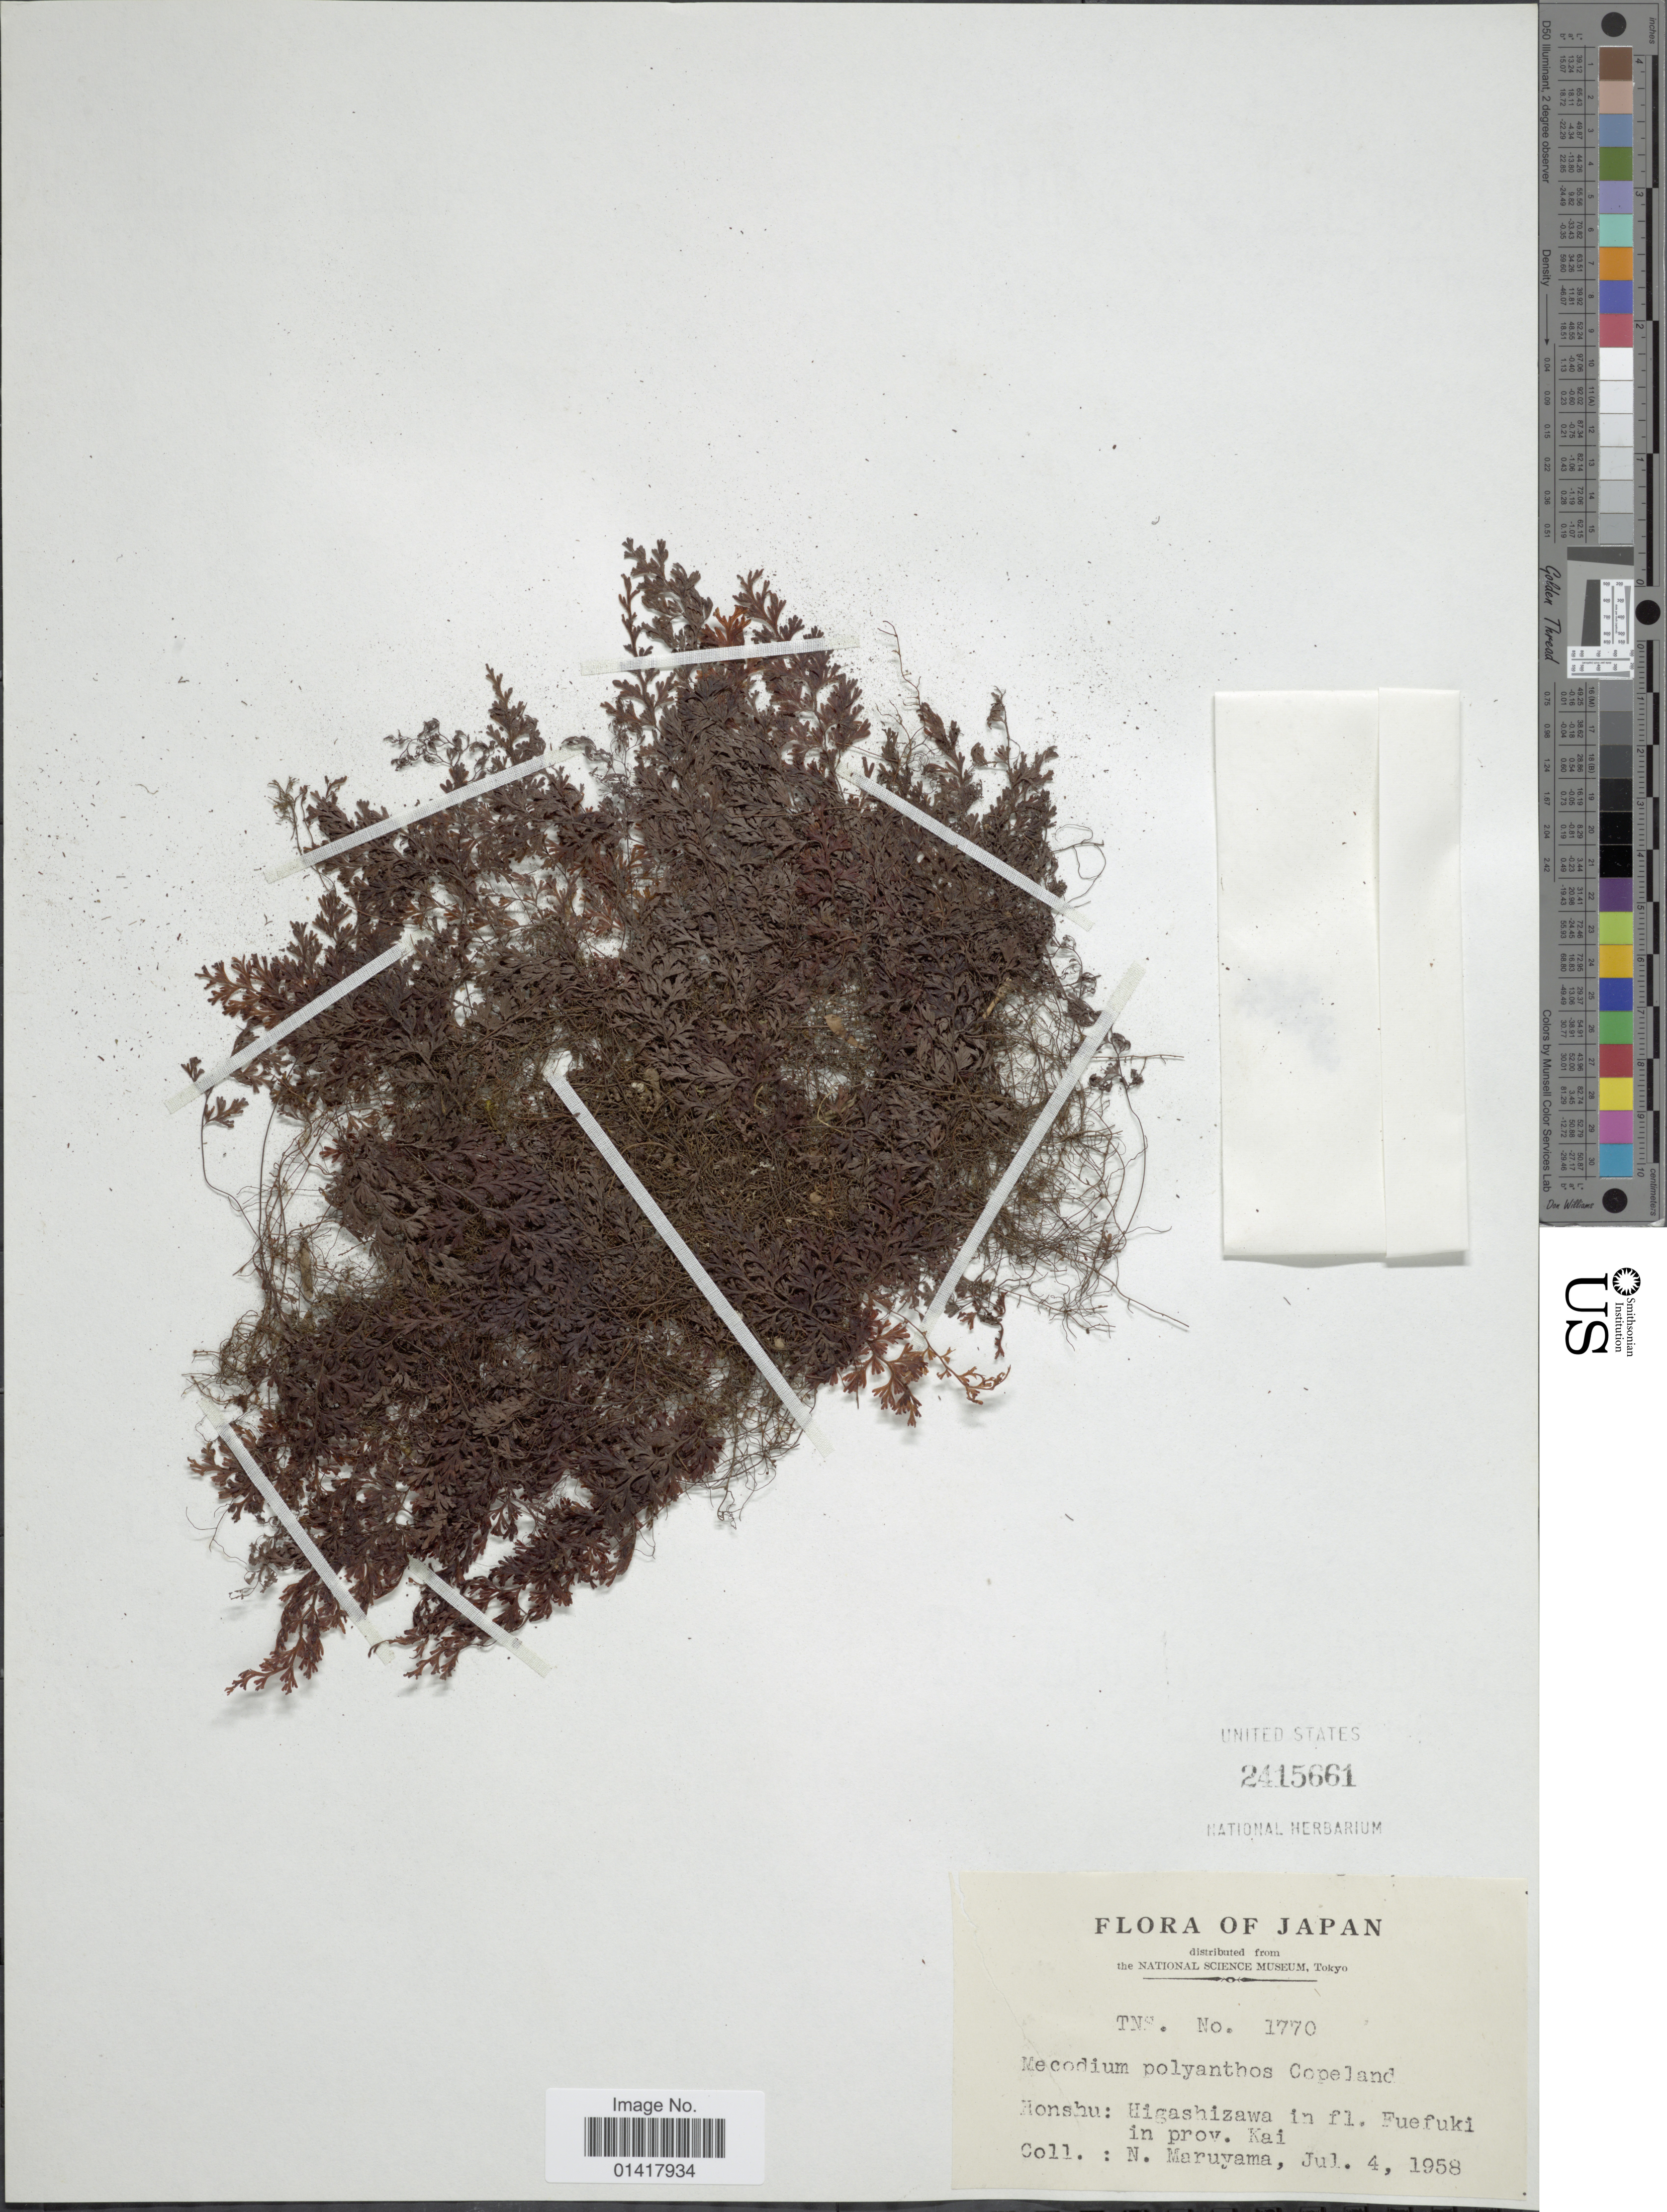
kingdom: Plantae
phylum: Tracheophyta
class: Polypodiopsida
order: Hymenophyllales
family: Hymenophyllaceae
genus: Hymenophyllum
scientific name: Hymenophyllum polyanthos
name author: (Sw.) Sw.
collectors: N. Maruyama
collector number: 1770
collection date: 1958-07-04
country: Japan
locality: Honshu: Uigashizawa in fl. Fuefuki in prov. Kai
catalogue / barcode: US 2415661